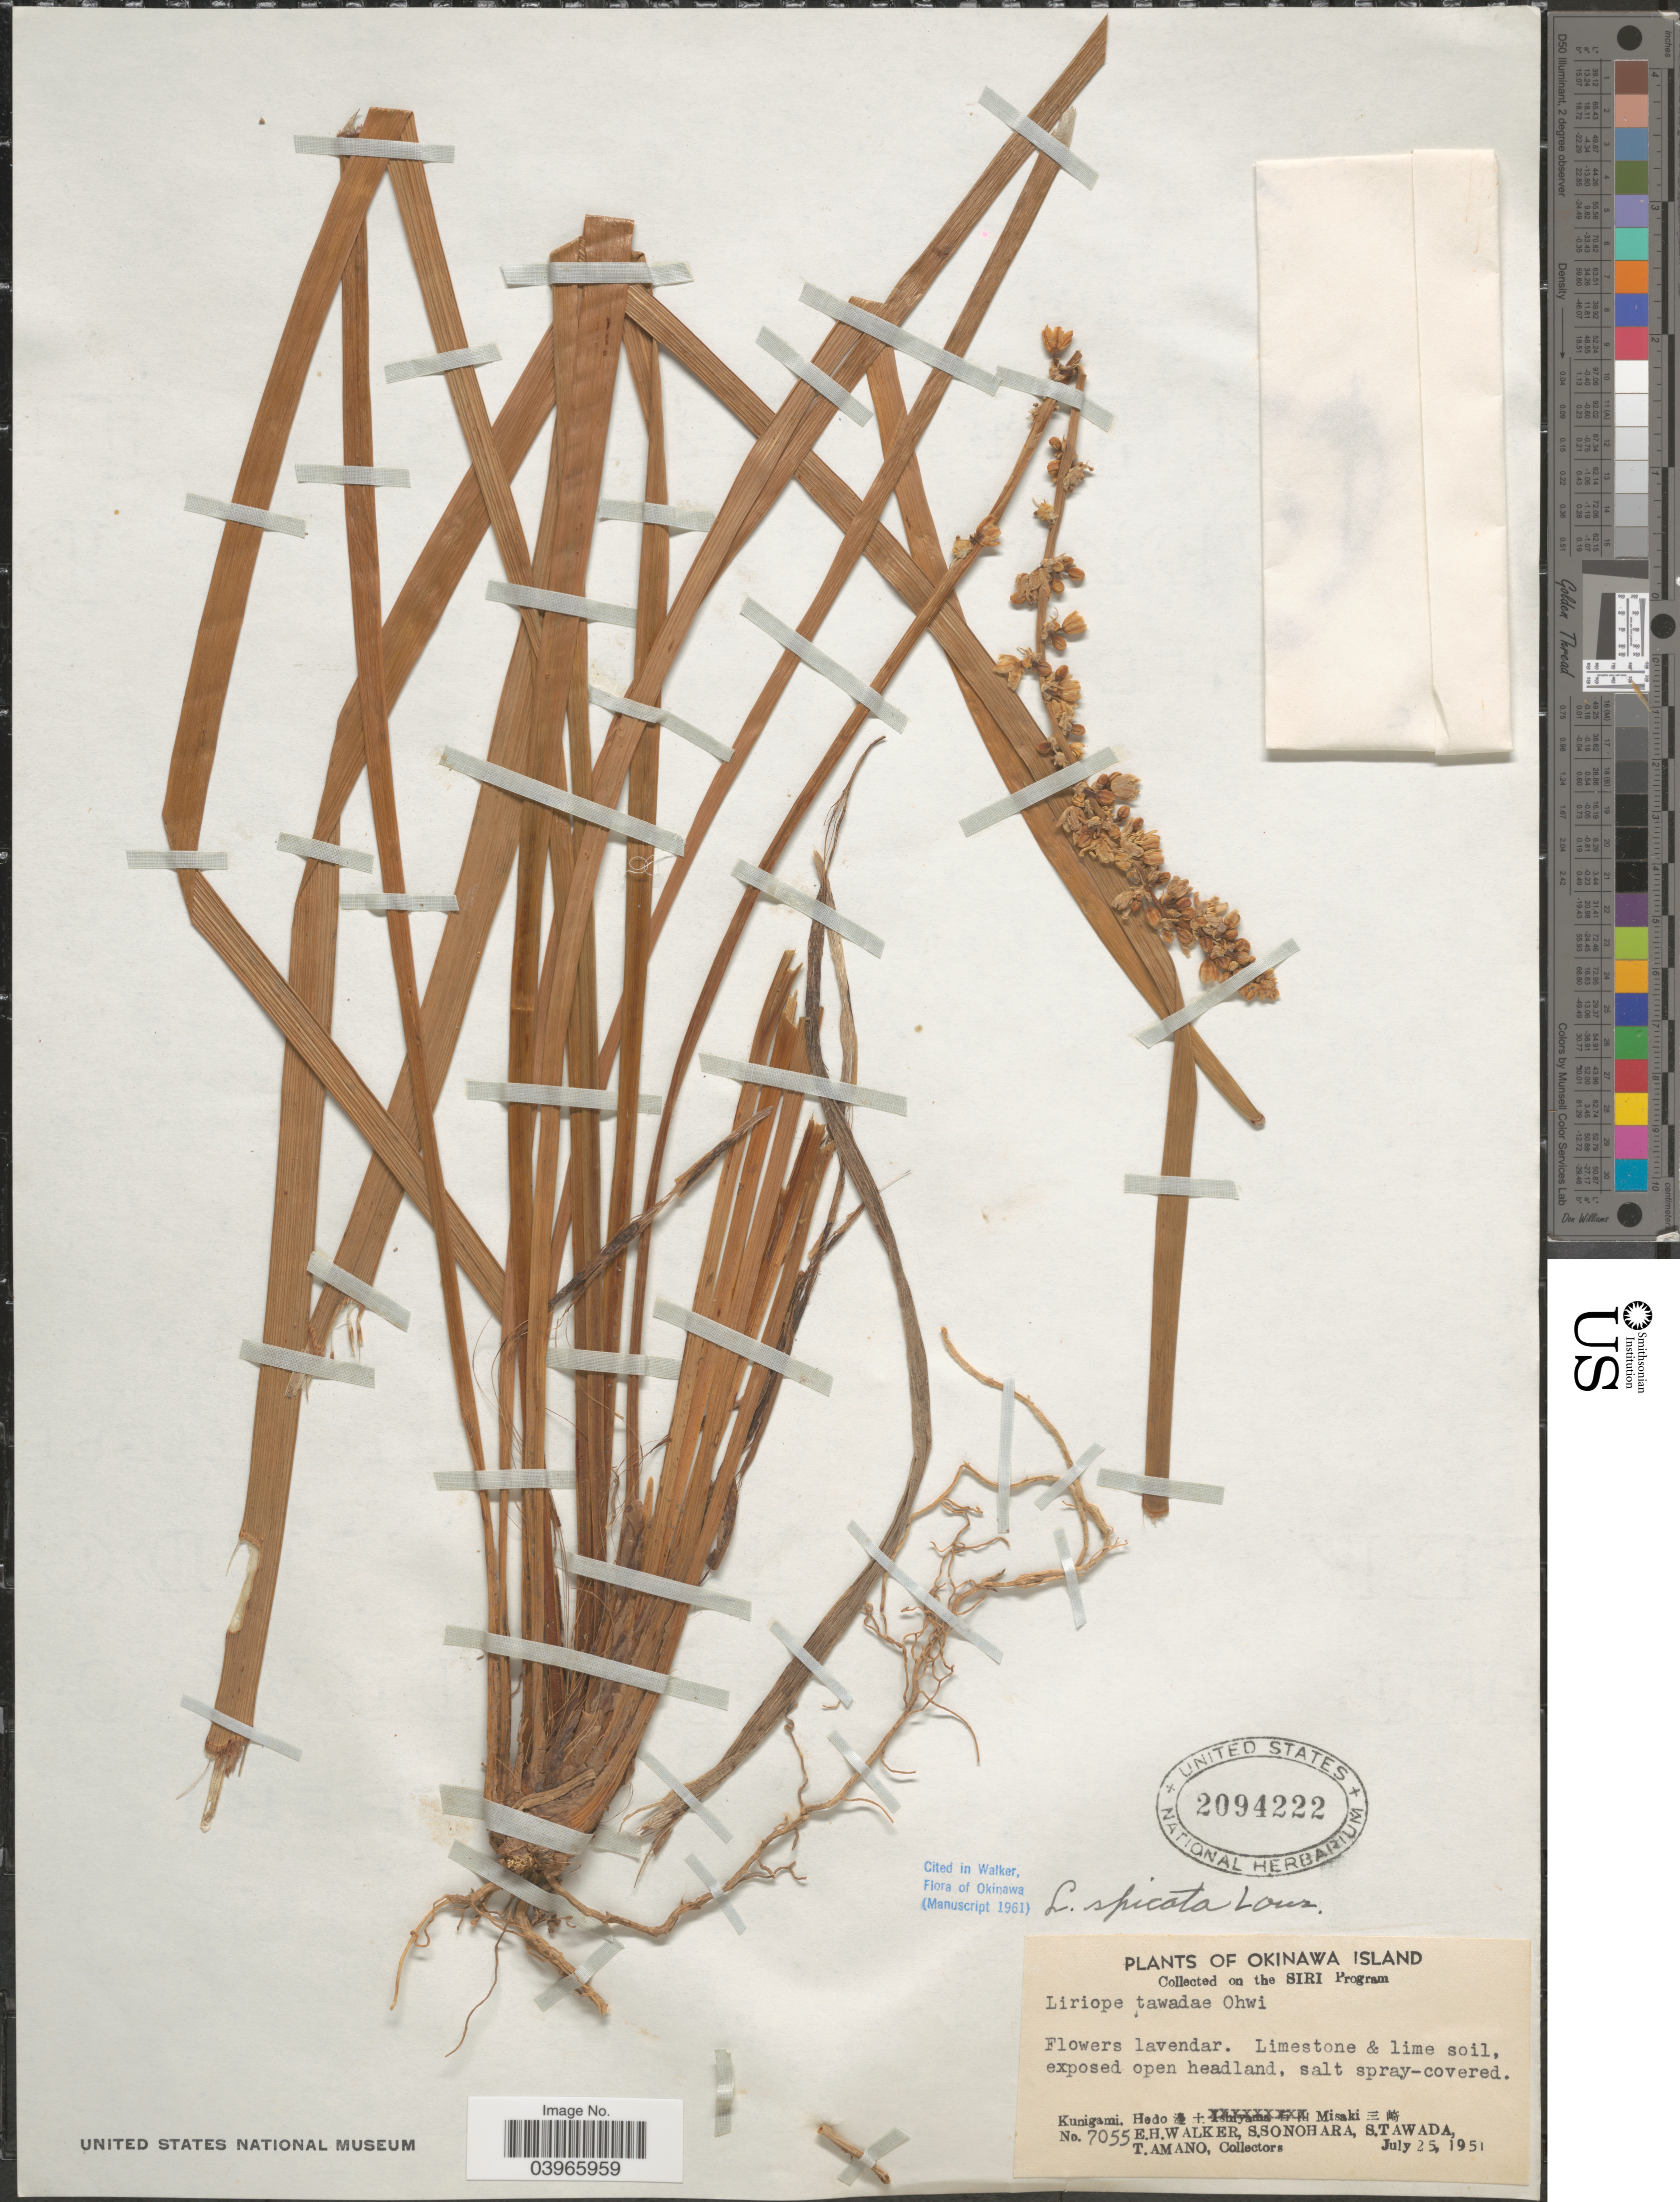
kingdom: Plantae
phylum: Tracheophyta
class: Liliopsida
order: Asparagales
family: Asparagaceae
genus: Liriope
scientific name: Liriope spicata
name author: Lour.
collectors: E. H. Walker, S. Sonohara, S. Tawada & T. Amano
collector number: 7055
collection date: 1951-07-25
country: Japan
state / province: Okinawa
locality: Okinawa Island. Kunigami, Hedo [Foreign script] Misaki [Foreign script].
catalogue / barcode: US 2094222